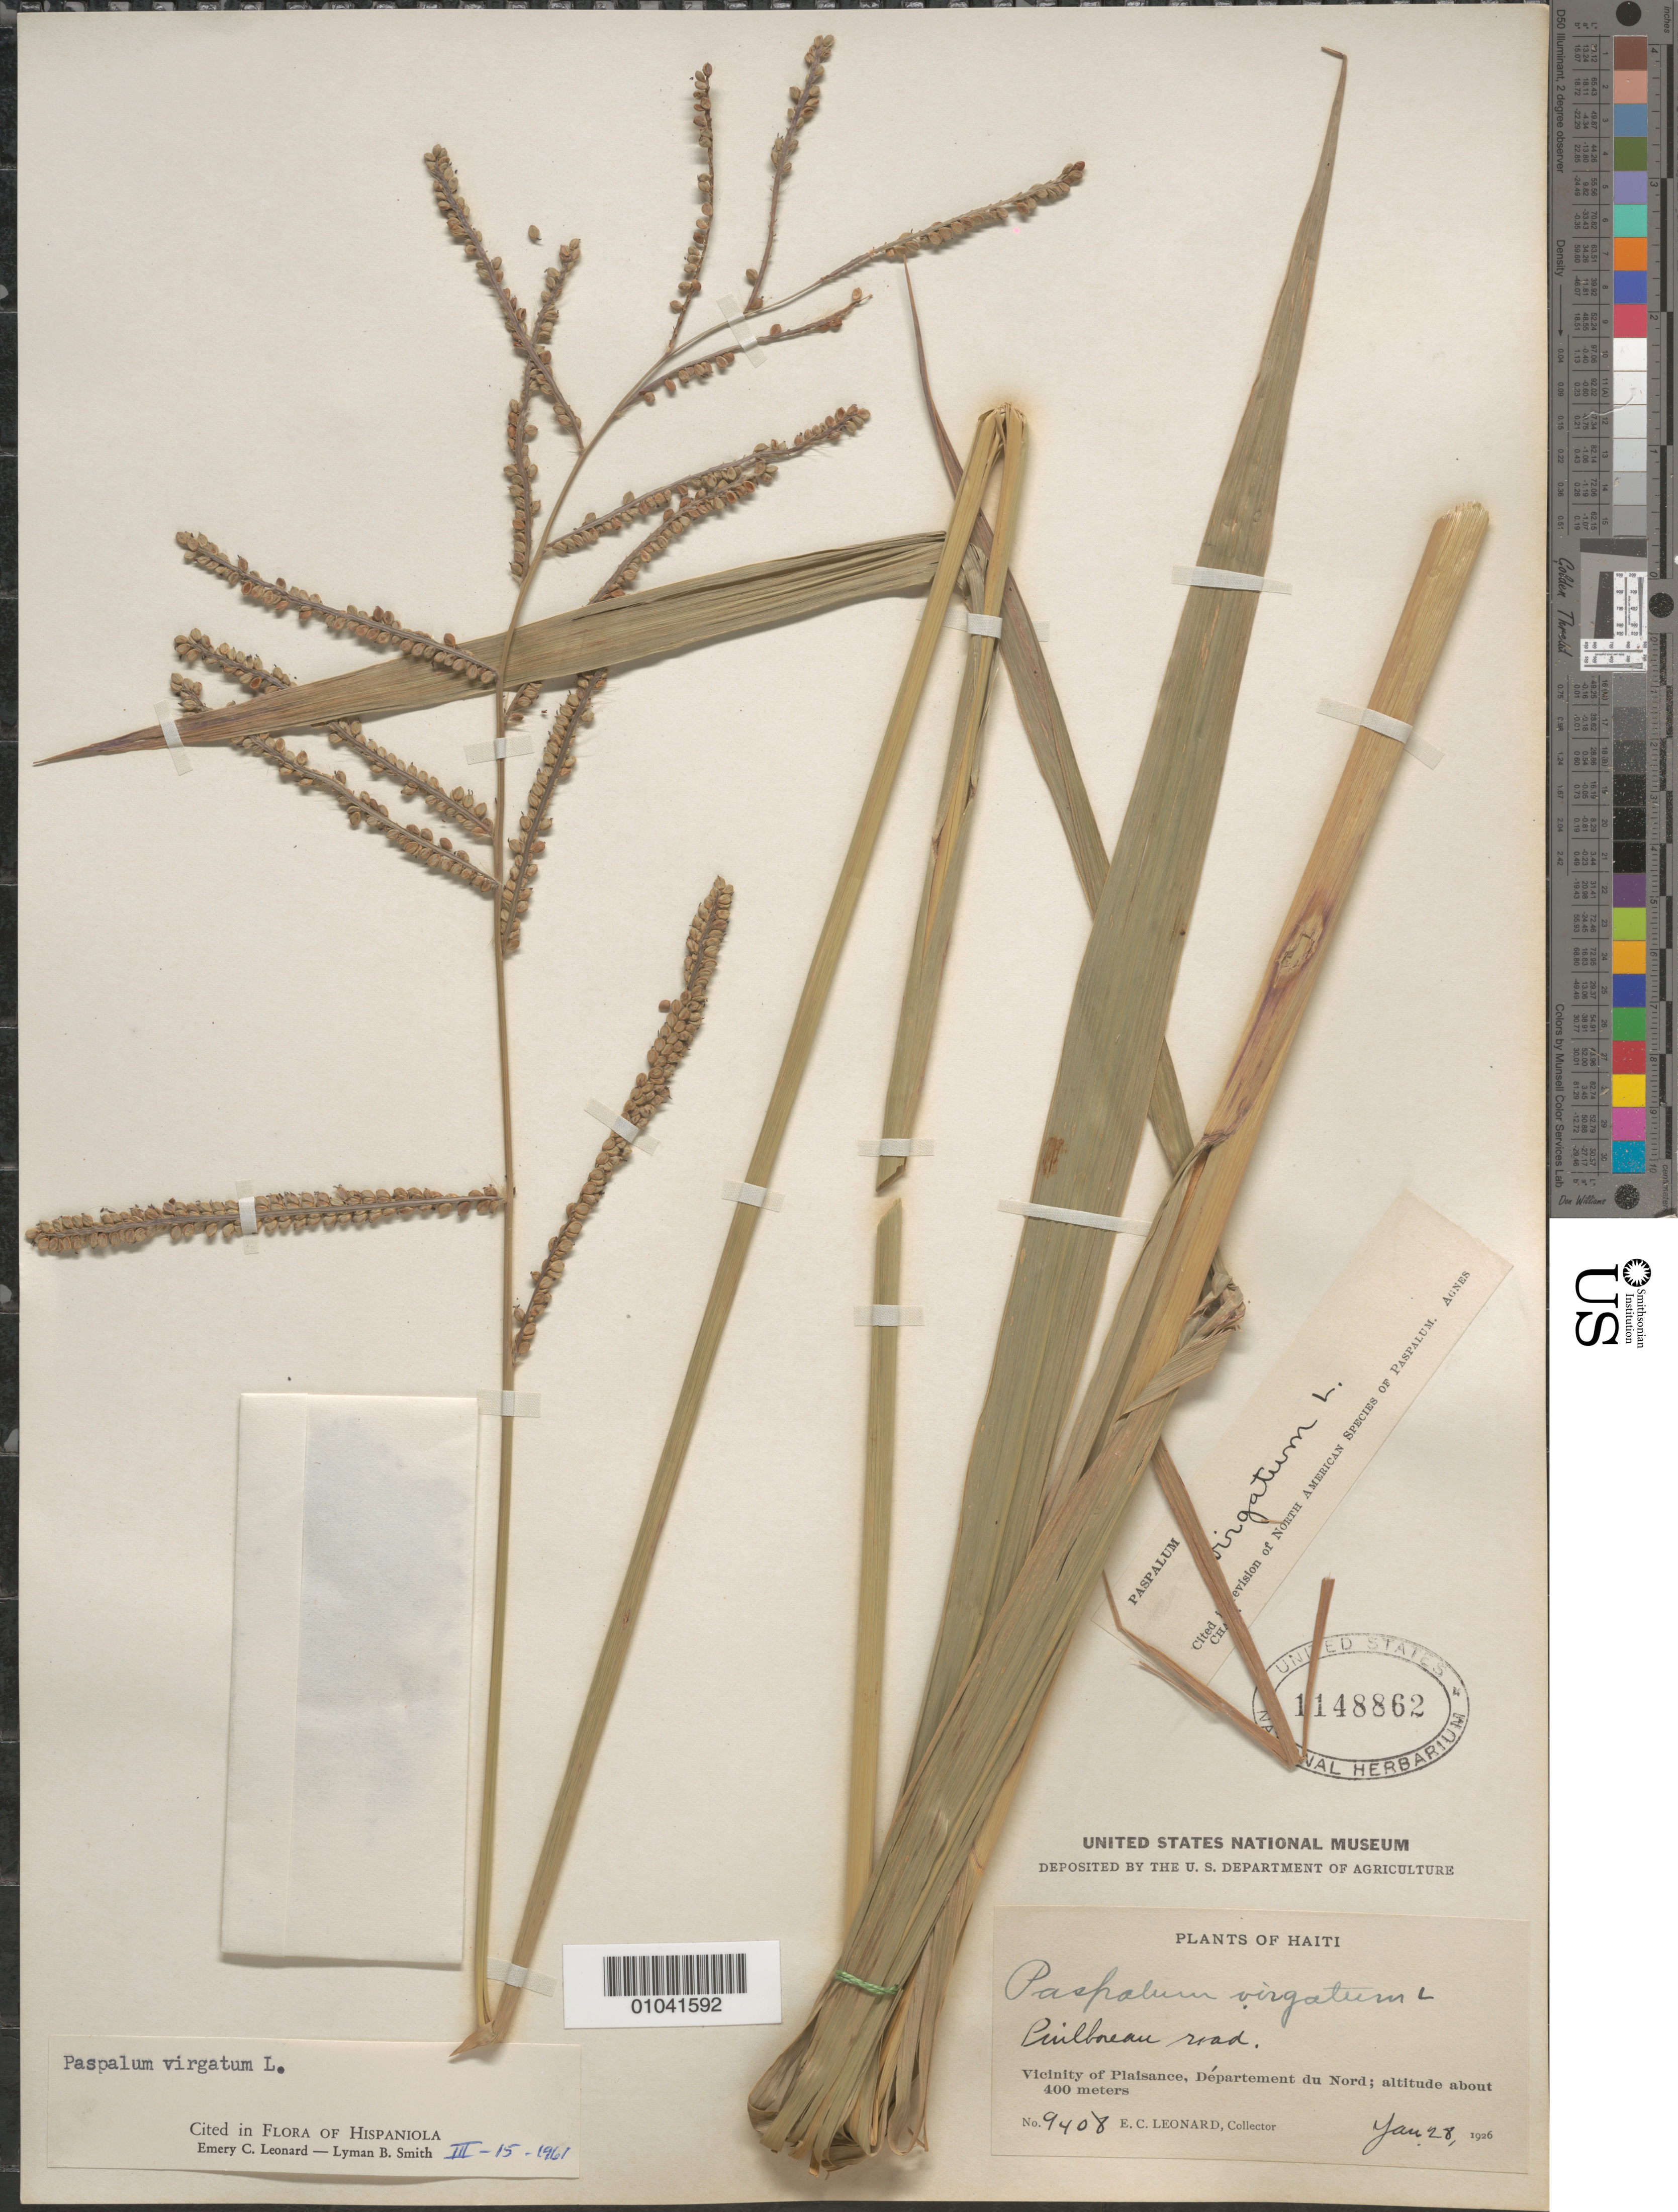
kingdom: Plantae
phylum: Tracheophyta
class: Liliopsida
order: Poales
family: Poaceae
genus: Paspalum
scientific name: Paspalum virgatum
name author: L.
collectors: E. C. Leonard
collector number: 9408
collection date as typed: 28 Jan 1926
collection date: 1926-01-28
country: Haiti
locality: Vicinity of Plaisance, Departement du Nord, Puilboreau Road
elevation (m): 400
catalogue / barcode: US 1148862